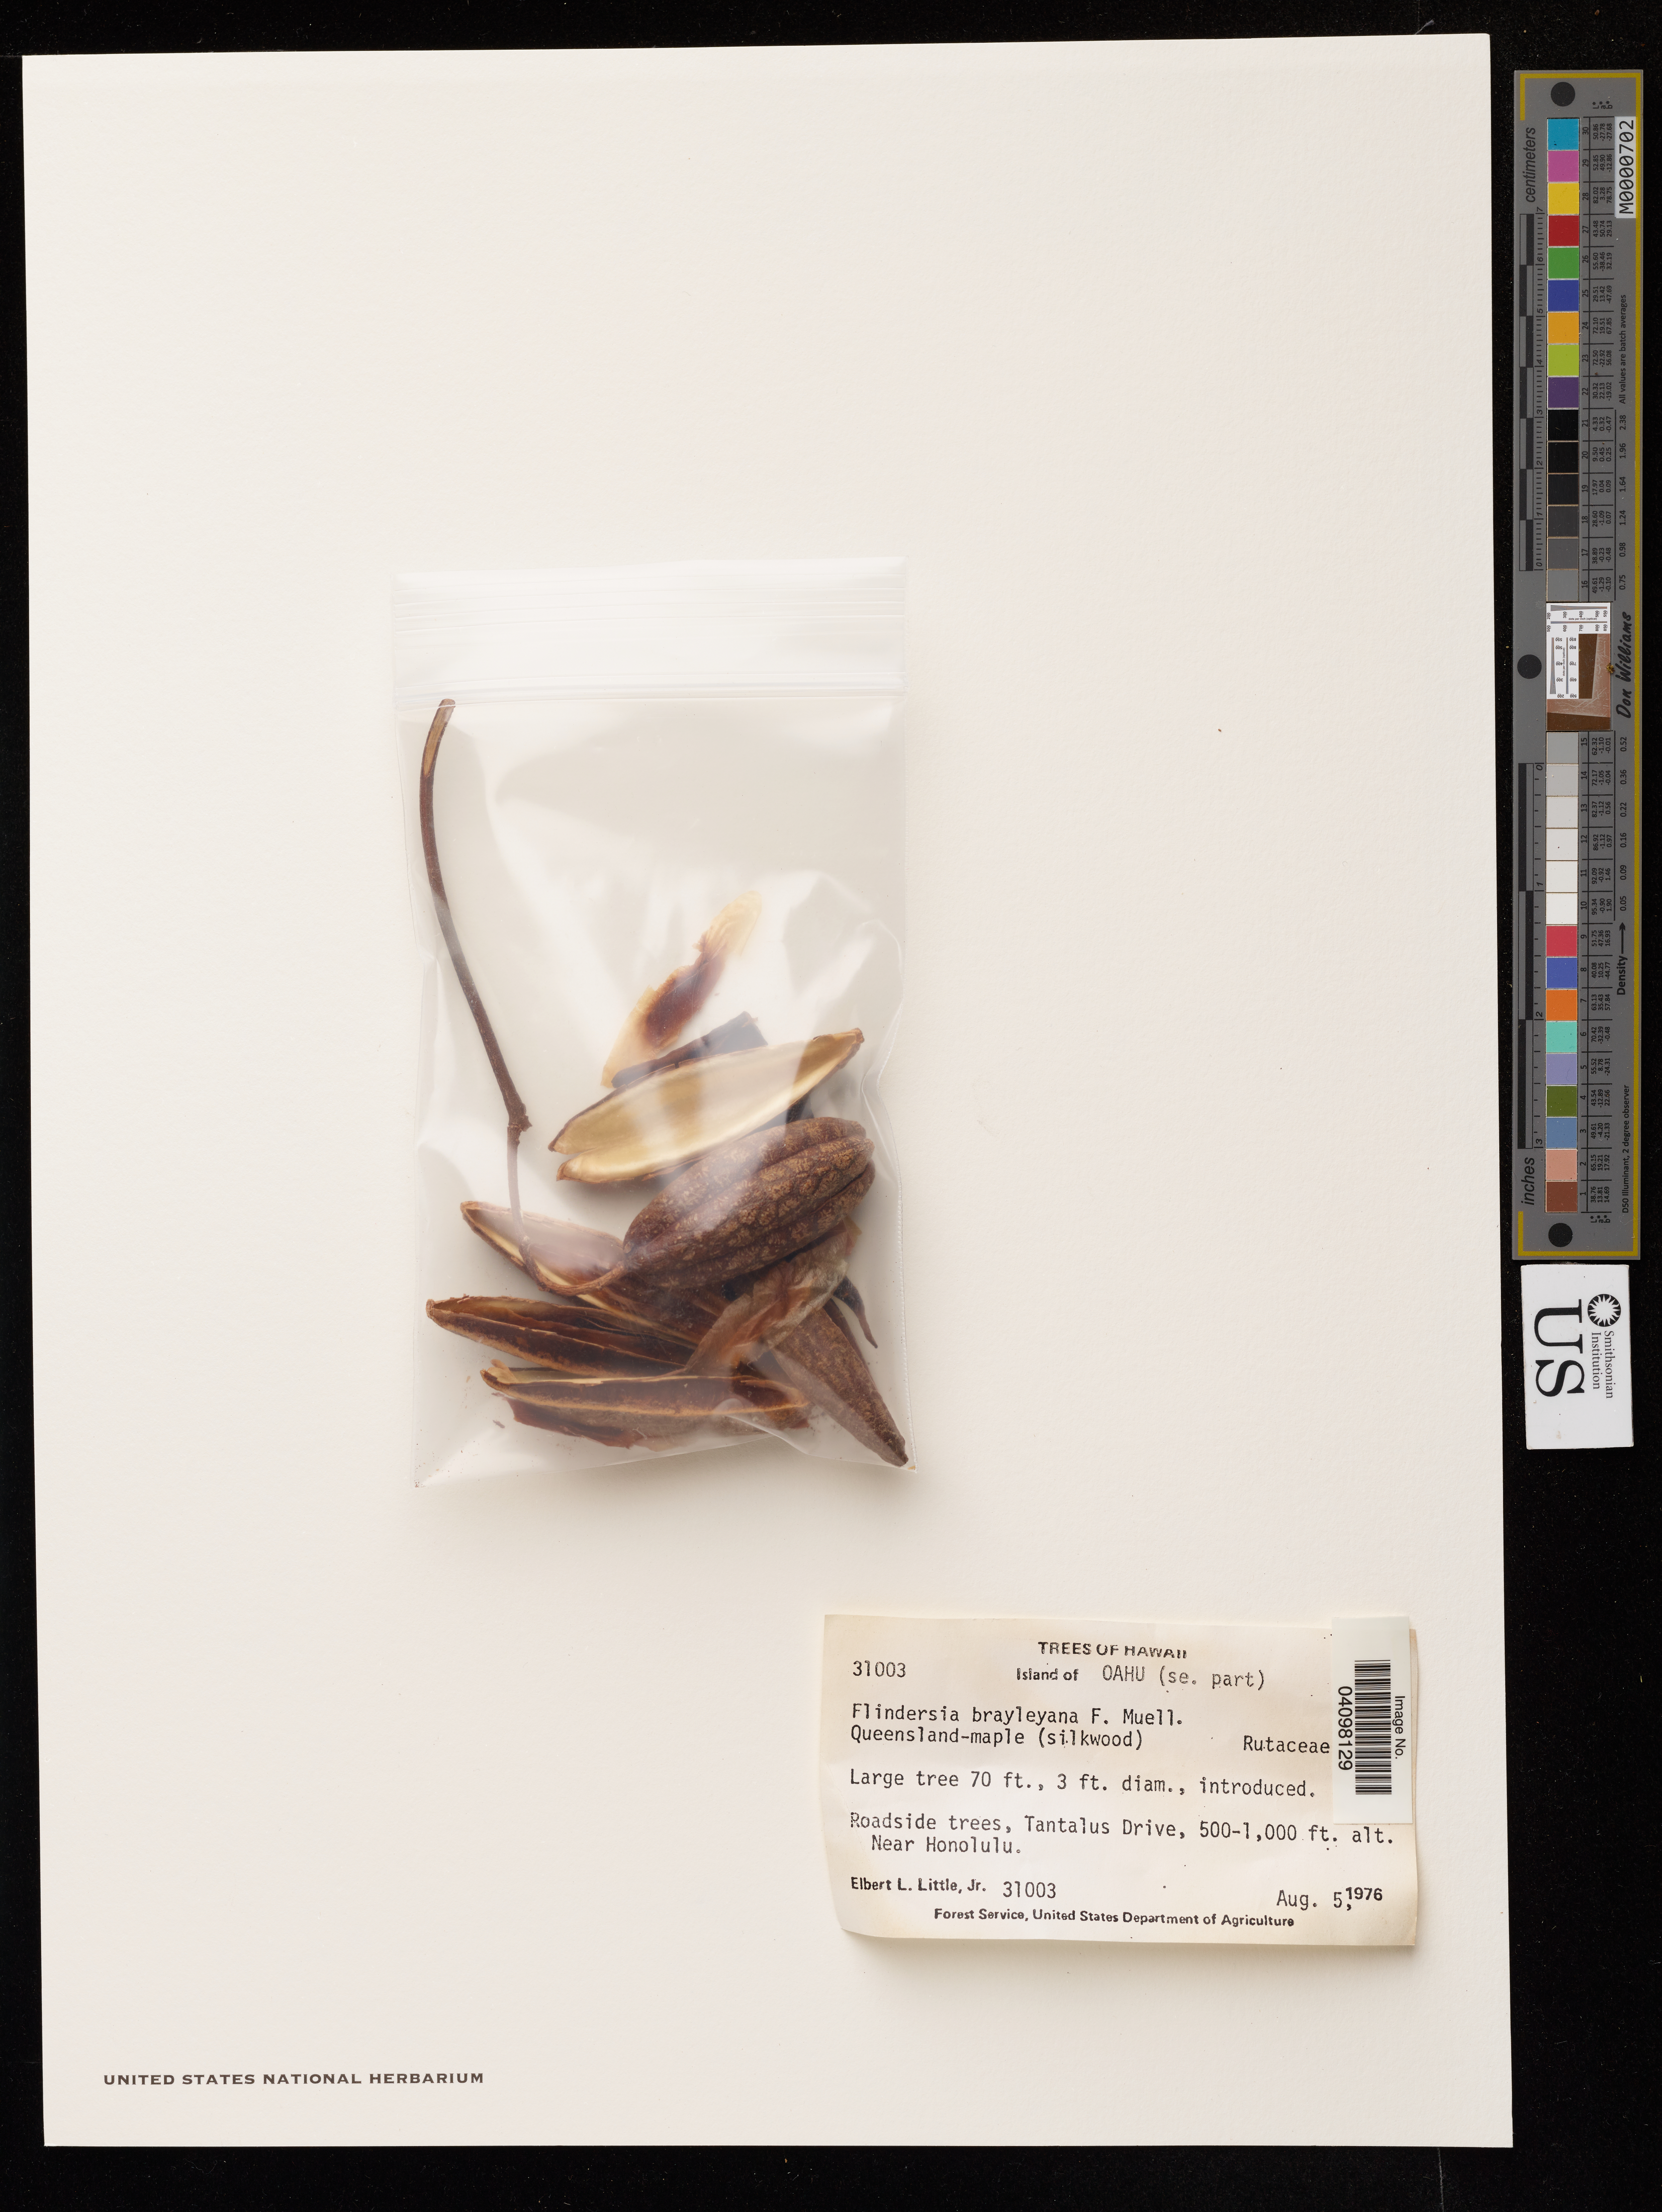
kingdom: Plantae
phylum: Tracheophyta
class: Magnoliopsida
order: Sapindales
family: Rutaceae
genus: Flindersia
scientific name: Flindersia brayleyana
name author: F. Muell.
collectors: E. L. Little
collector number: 31003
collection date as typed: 5 Aug 1976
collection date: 1976-08-05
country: United States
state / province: Hawaii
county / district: Honolulu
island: Oahu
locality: SE part of Oahu, Tantalus Drive, near Honolulu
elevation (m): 152